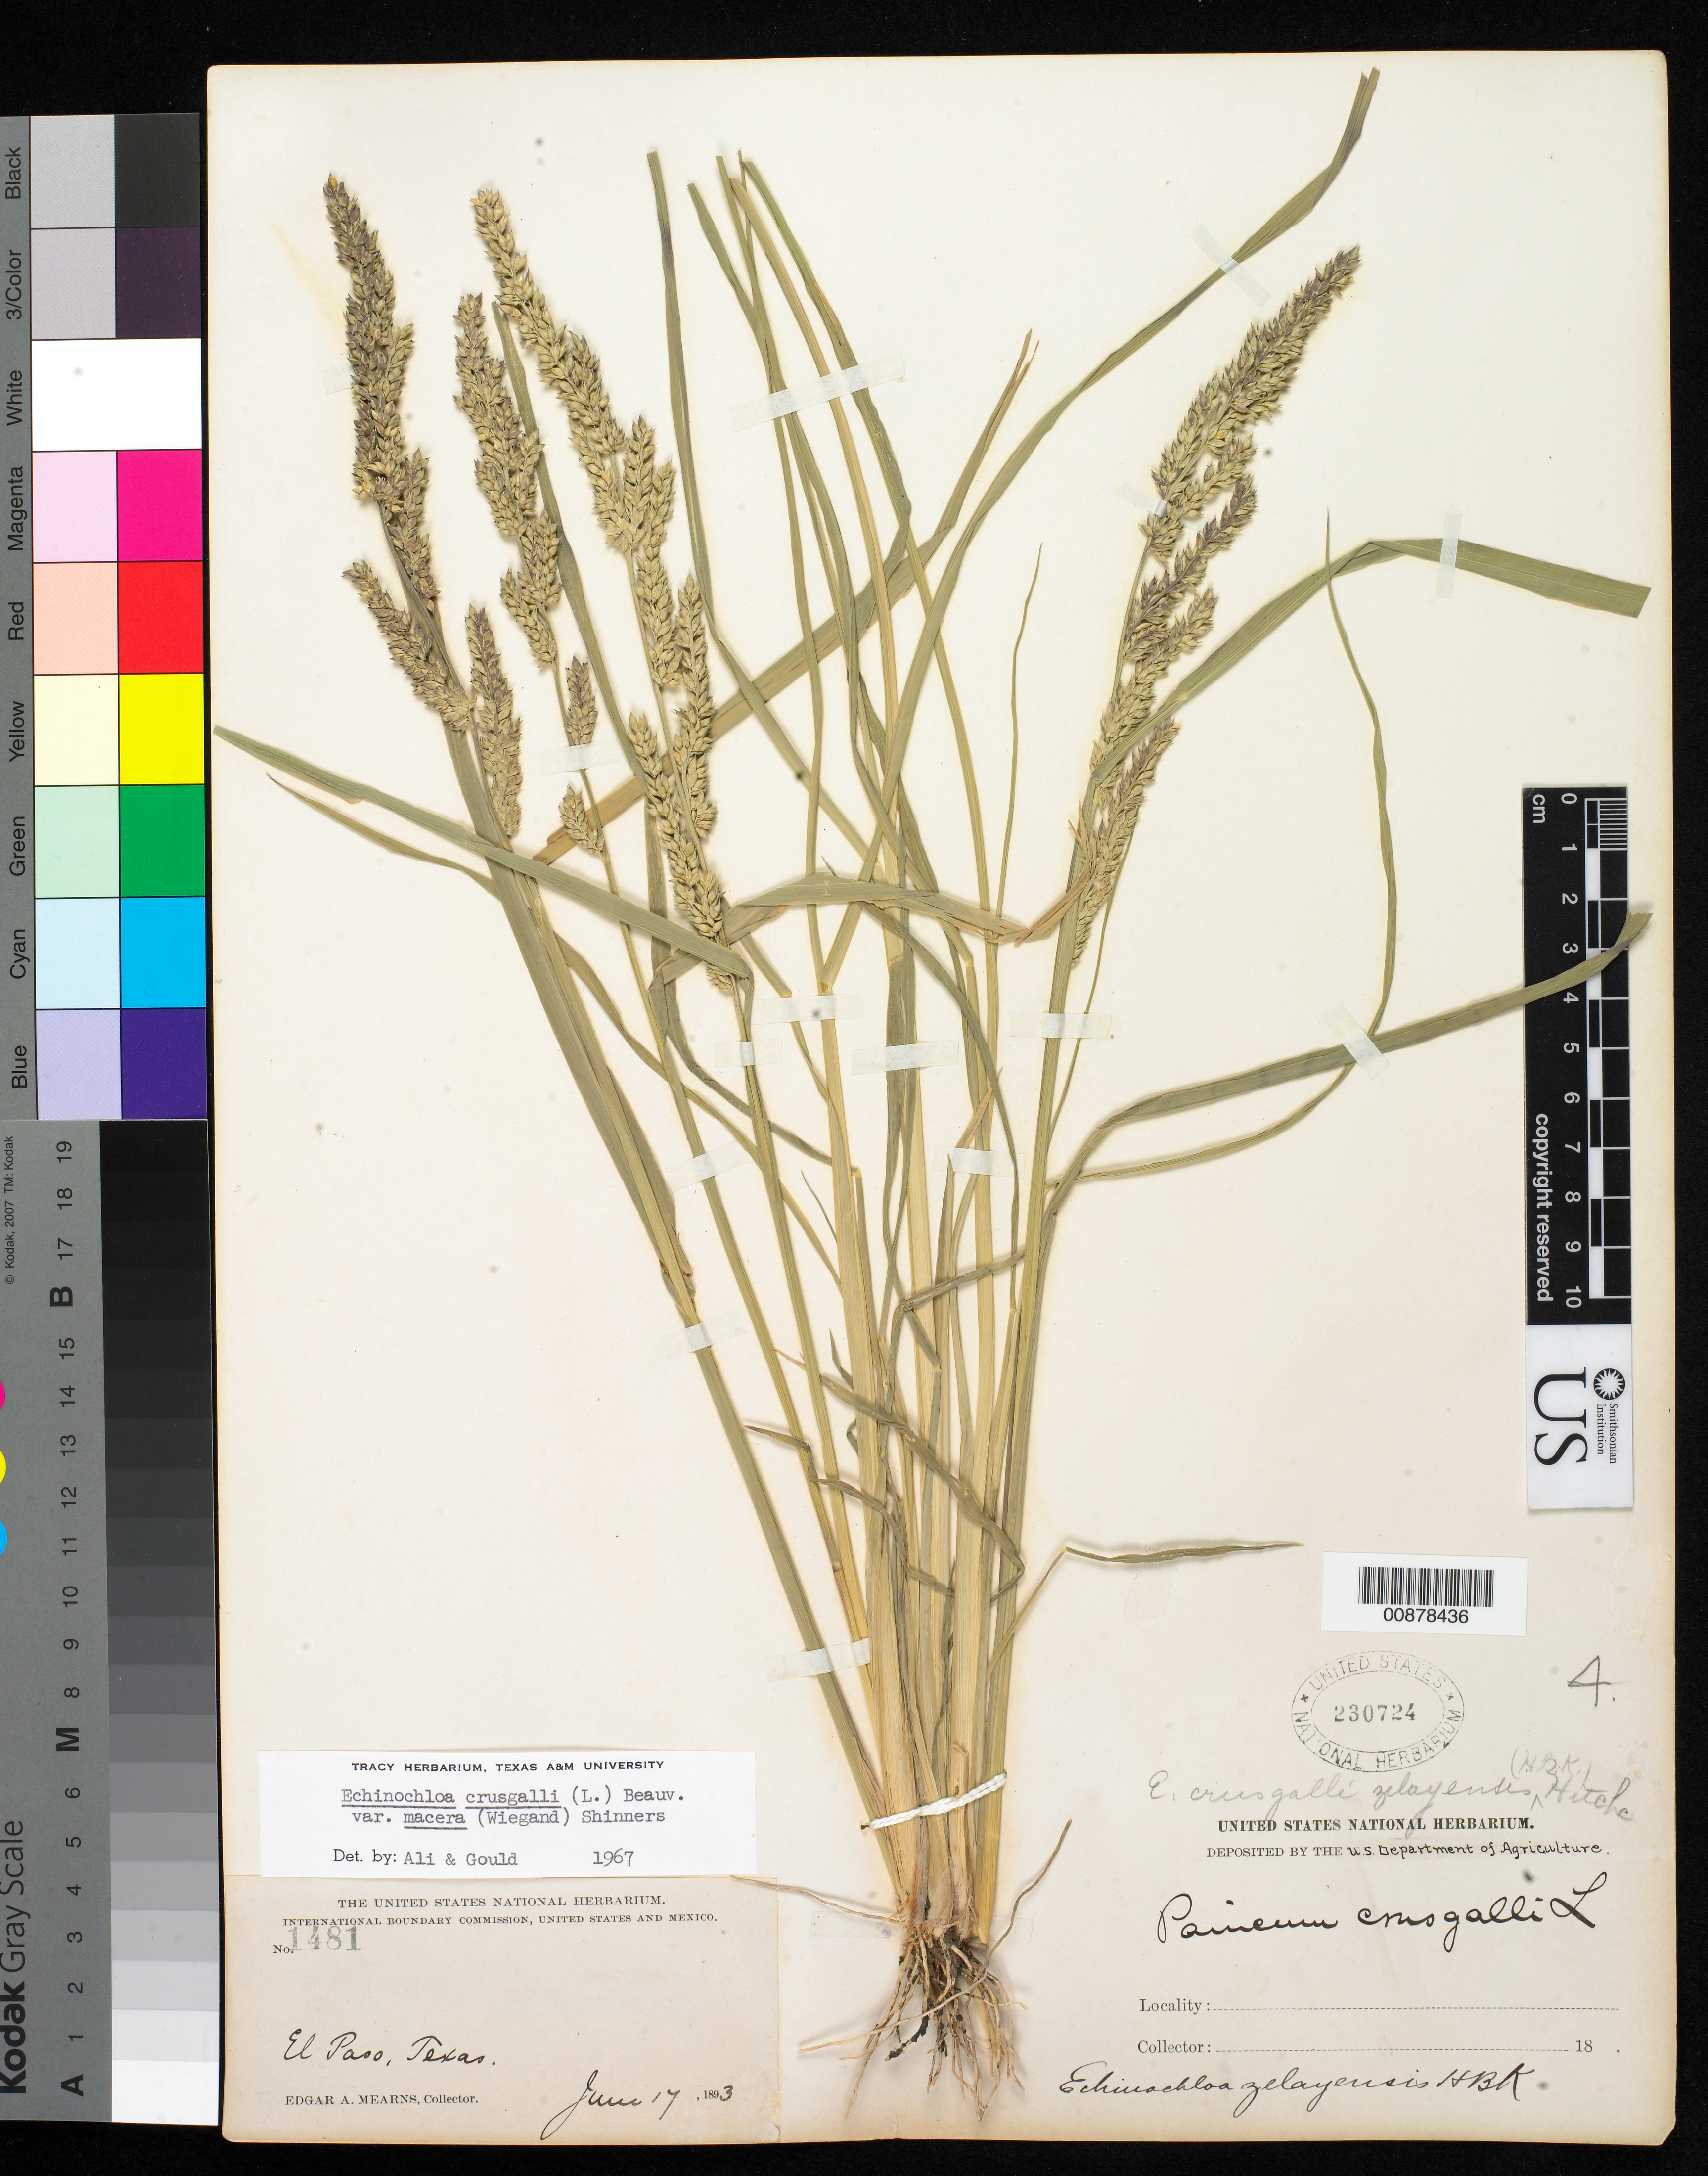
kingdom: Plantae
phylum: Tracheophyta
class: Liliopsida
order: Poales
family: Poaceae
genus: Echinochloa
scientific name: Echinochloa crus-galli var. macera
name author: (Wiegand) Shinners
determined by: Ali, M. A.; Gould, F. W.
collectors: E. A. Mearns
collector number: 1481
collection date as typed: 17 Jun 1893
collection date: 1893-06-17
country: United States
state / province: Texas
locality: El Paso, Texas.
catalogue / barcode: US 230724